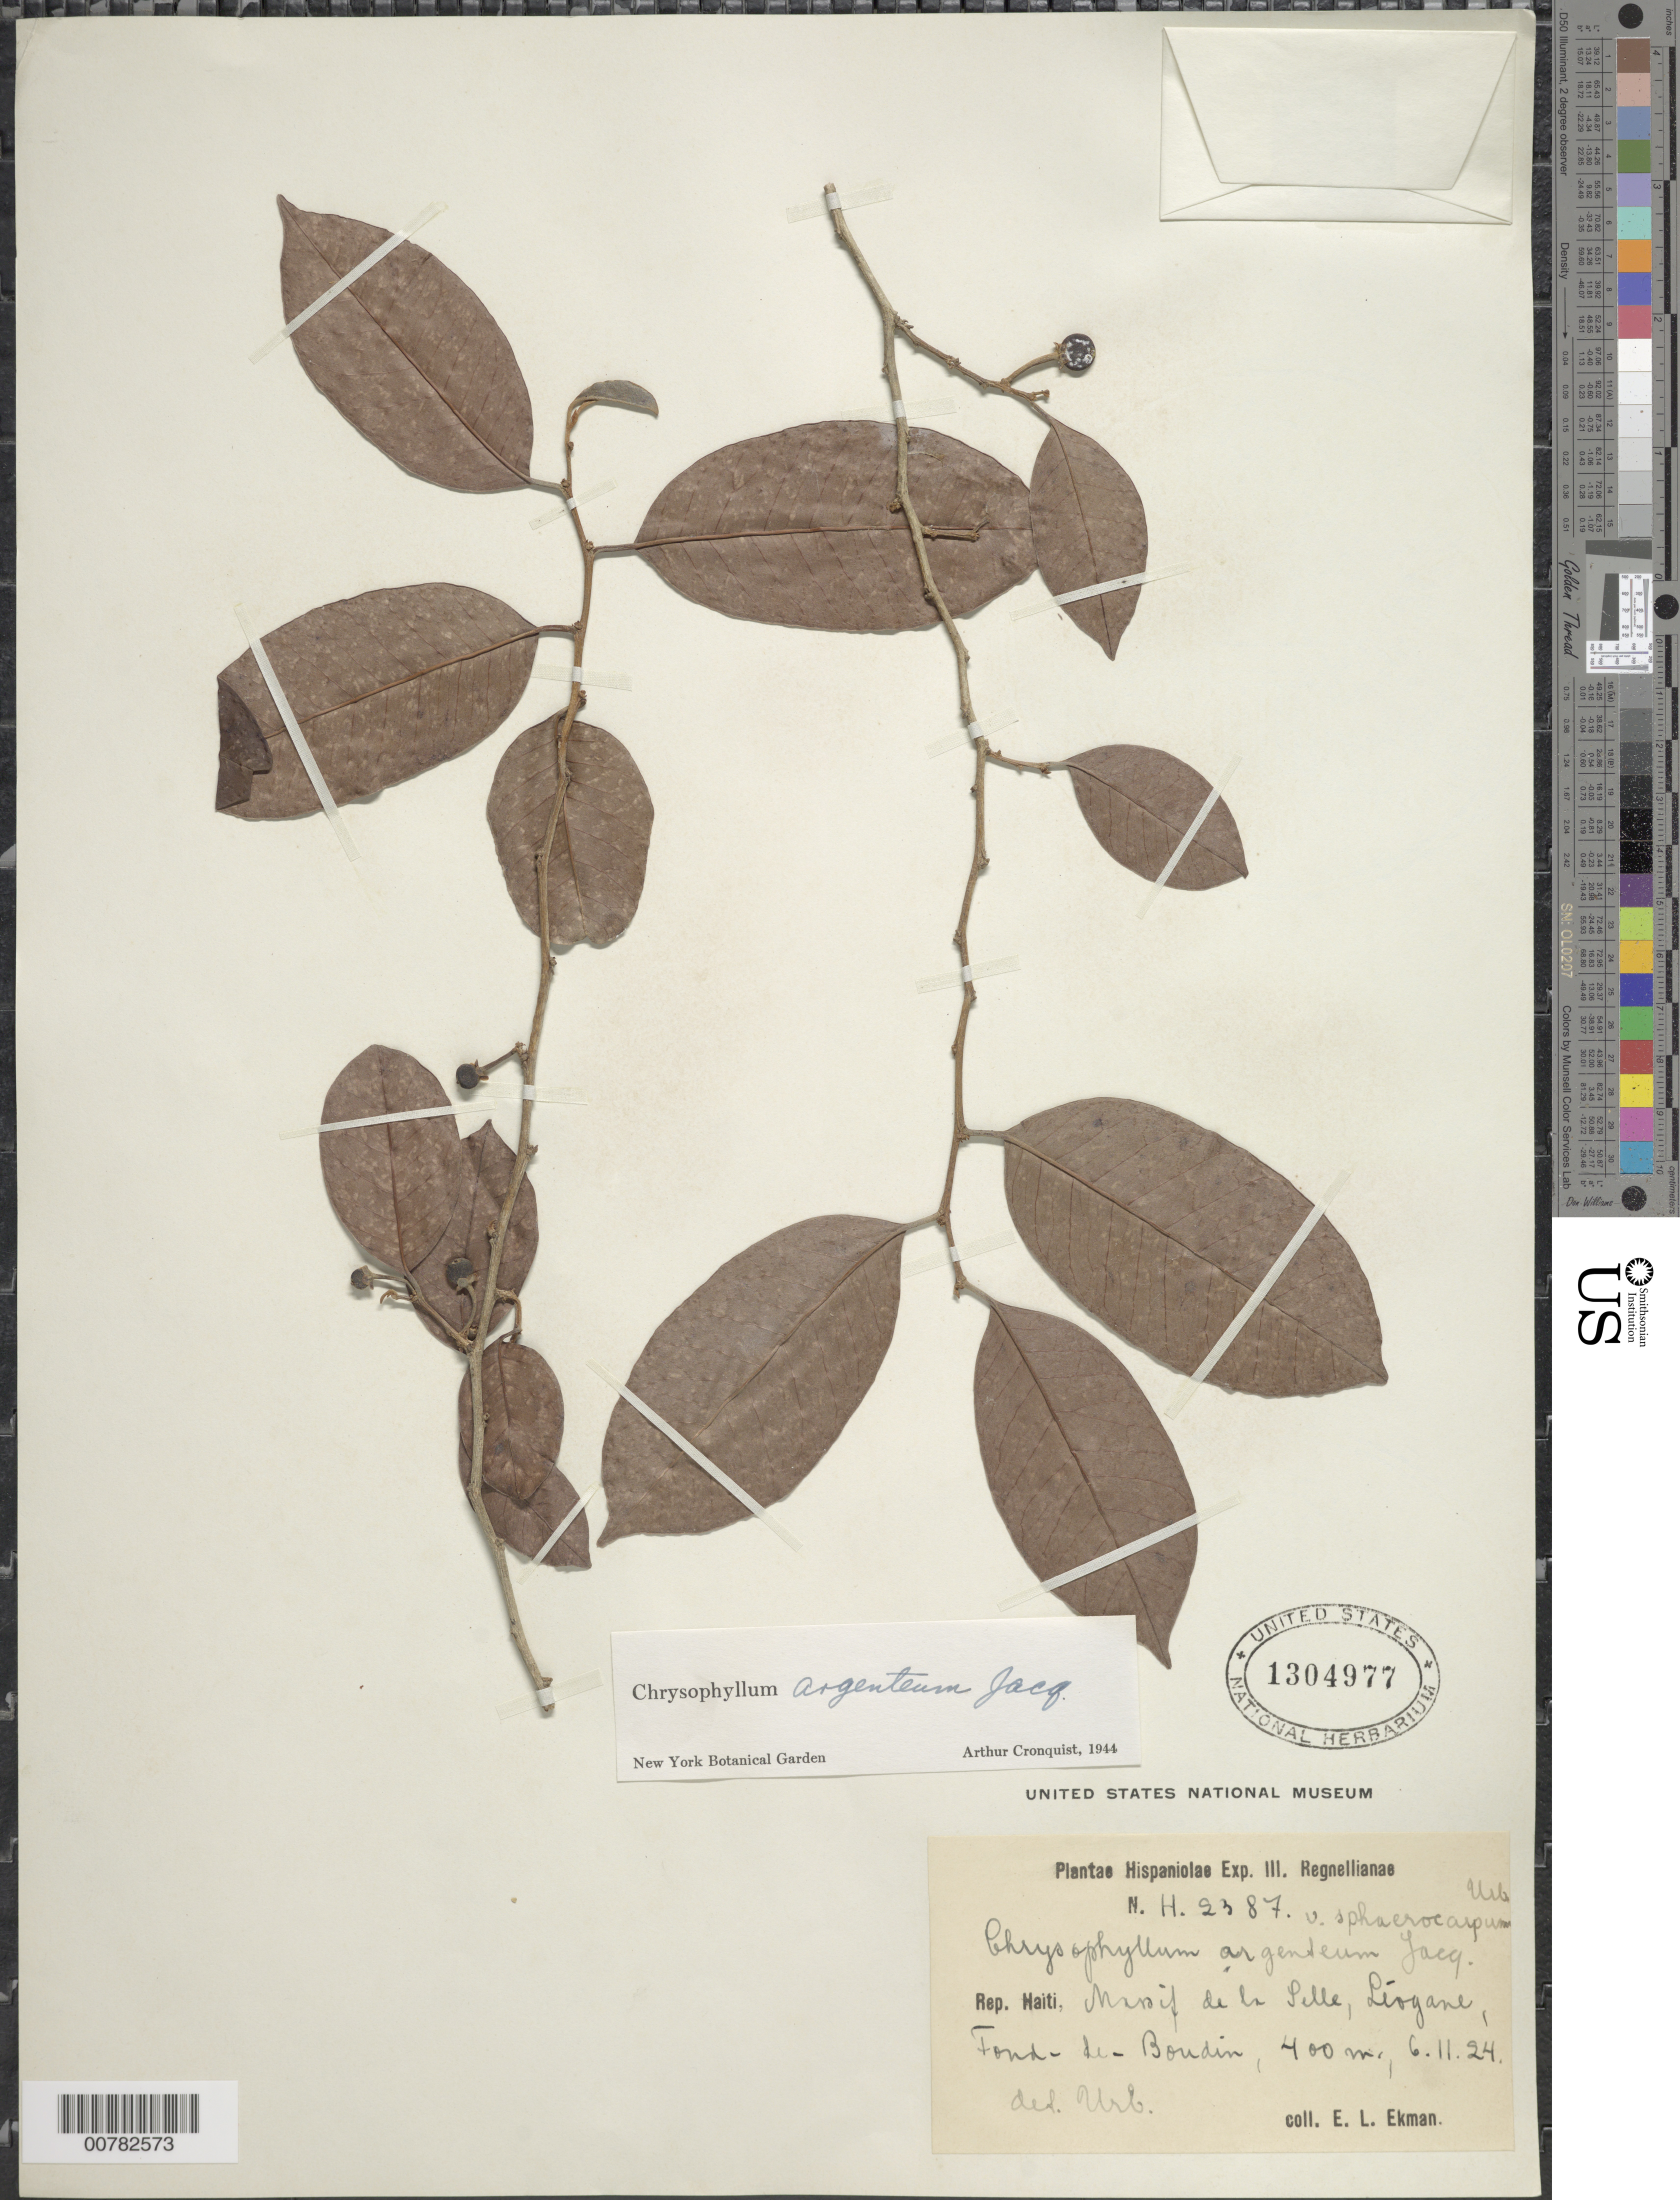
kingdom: Plantae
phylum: Tracheophyta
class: Magnoliopsida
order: Ericales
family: Sapotaceae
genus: Chrysophyllum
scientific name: Chrysophyllum argenteum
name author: Jacq.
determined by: Cronquist, A. J.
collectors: E. L. Ekman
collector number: H 2387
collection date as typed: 06 Nov 1924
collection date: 1924-11-06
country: Haiti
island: Hispaniola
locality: Léogane, Fond-de-Boudin, Massif de la Selle.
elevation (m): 400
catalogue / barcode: US 1304977